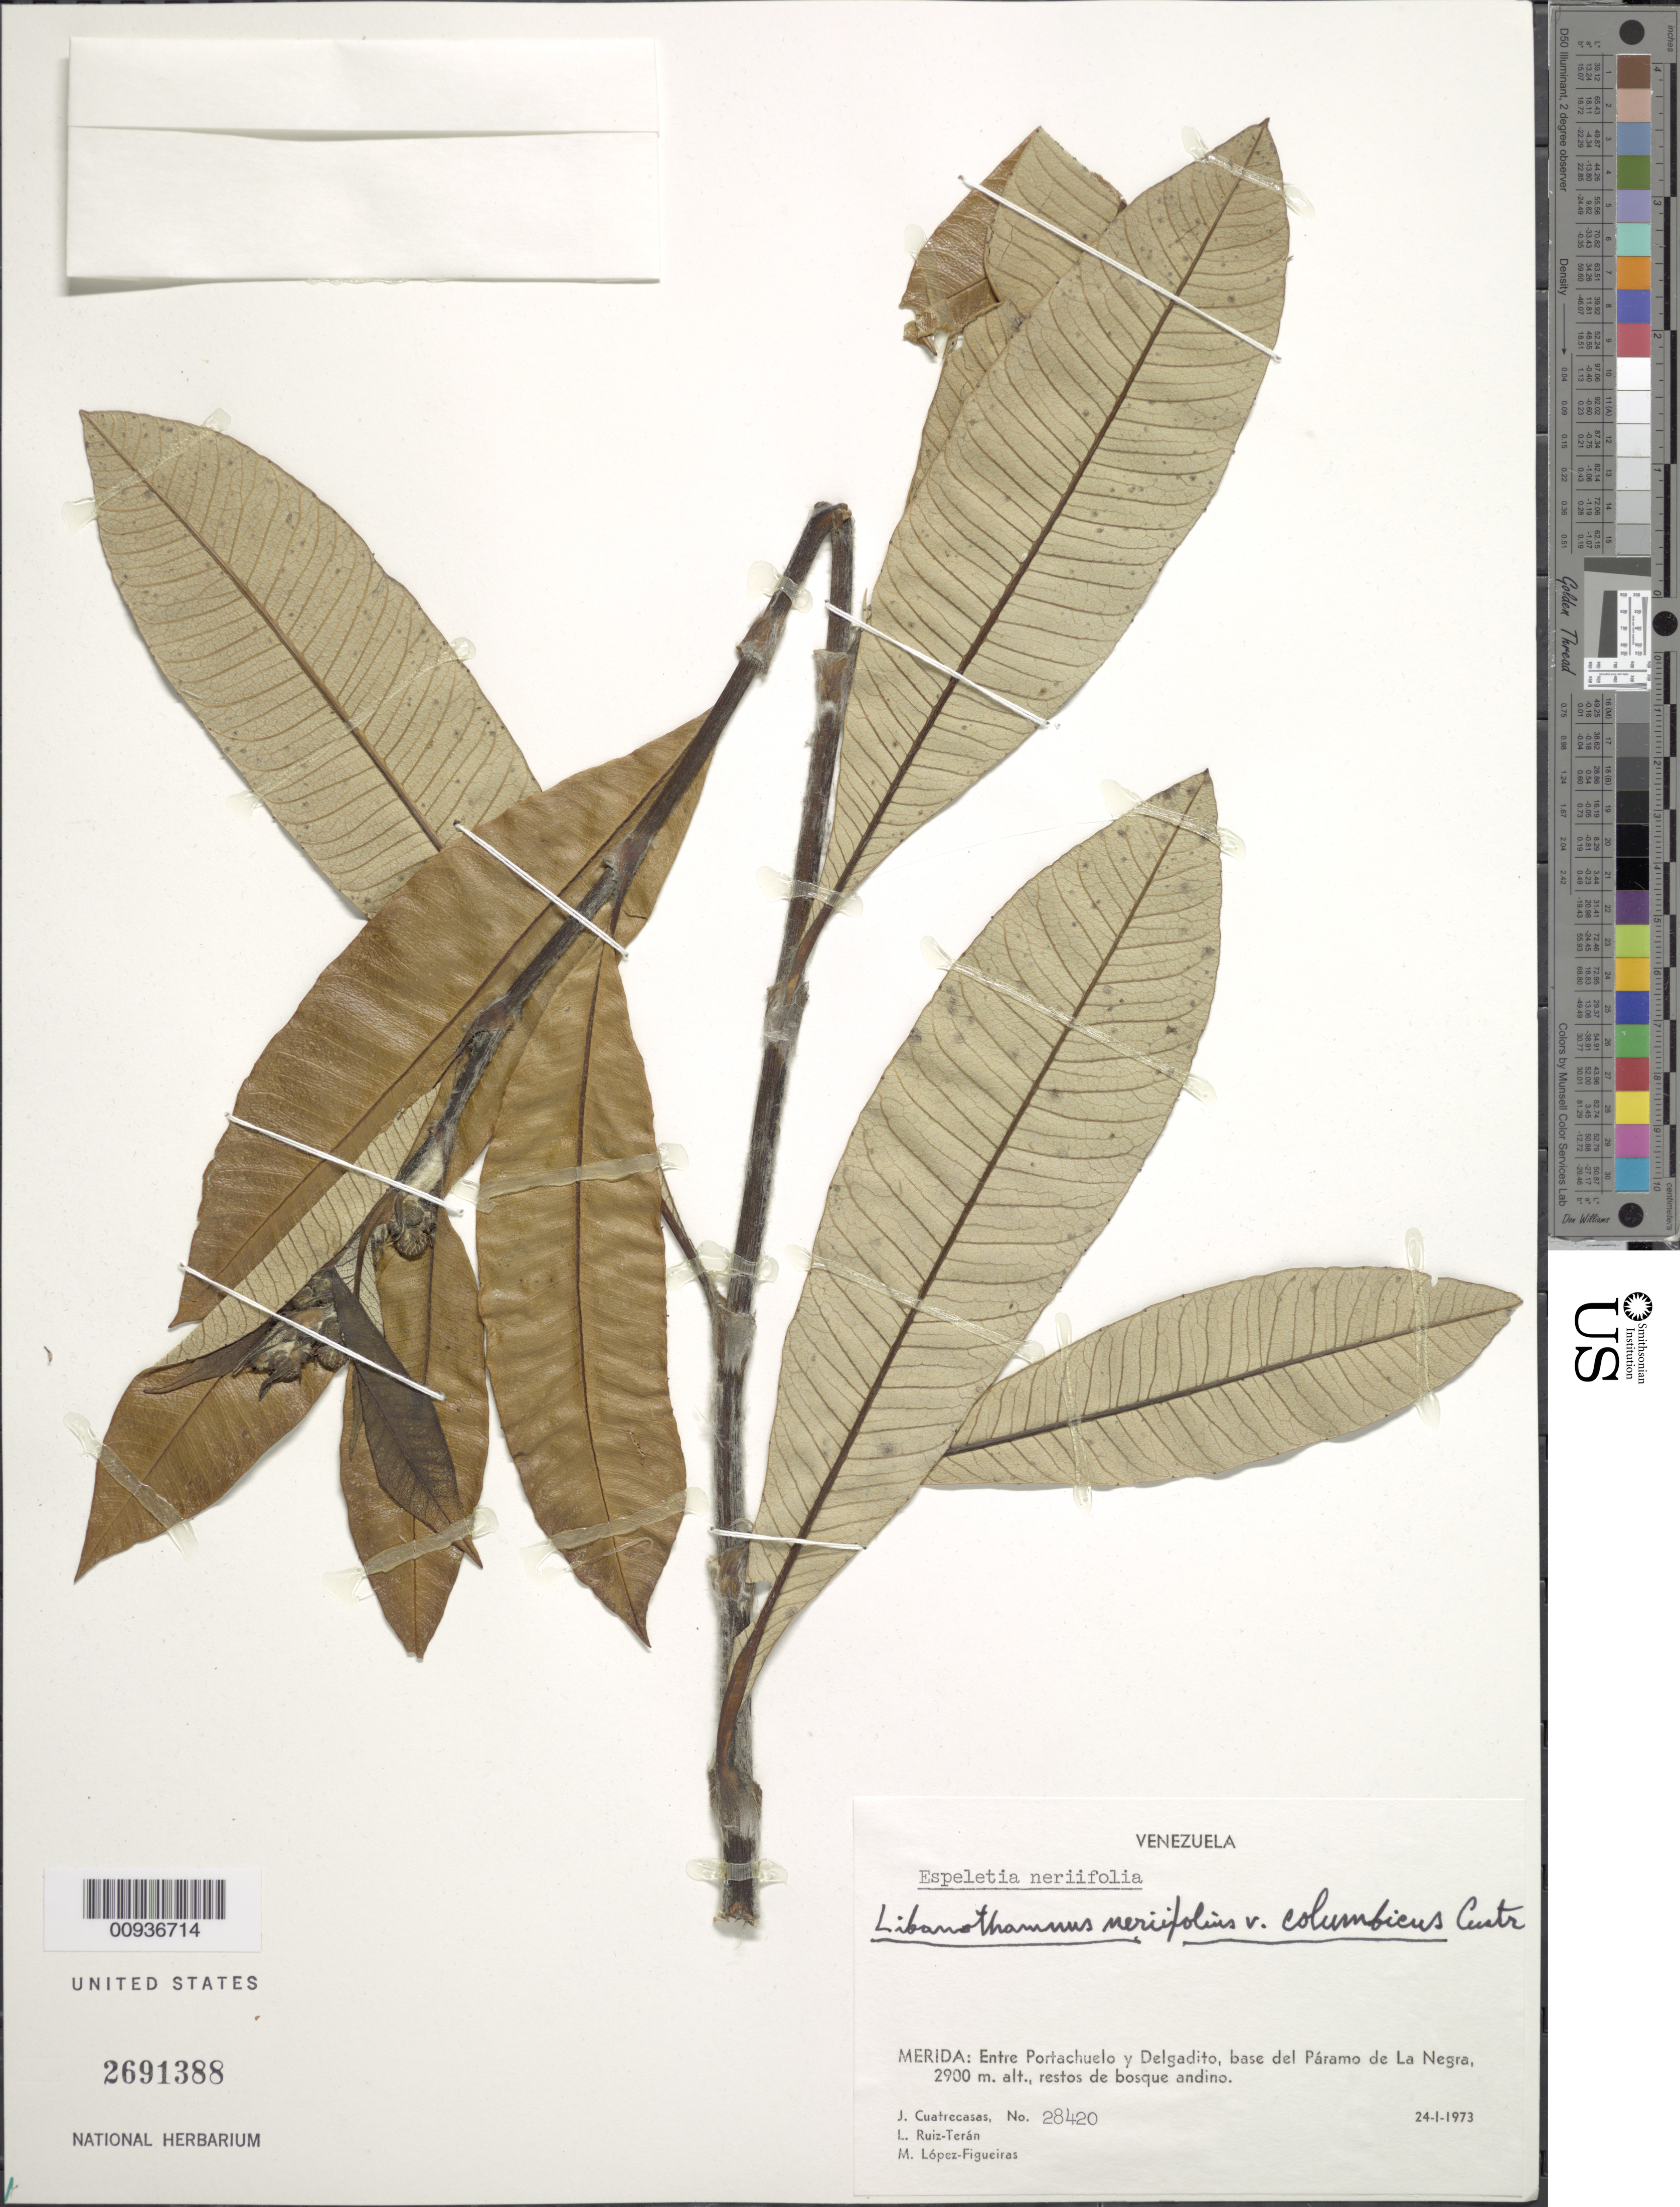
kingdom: Plantae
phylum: Tracheophyta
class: Magnoliopsida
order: Asterales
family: Asteraceae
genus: Libanothamnus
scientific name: Libanothamnus neriifolius var. columbicus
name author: (Cuatrec.) Cuatrec.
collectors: J. Cuatrecasas, L. E. Ruíz-Terán & M. López Figueiras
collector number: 28420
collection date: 1973-01-24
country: Venezuela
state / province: Mérida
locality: Entre Portachuelo y Delgadito, base del Paramo de La Negra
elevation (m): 2900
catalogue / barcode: US 2691388